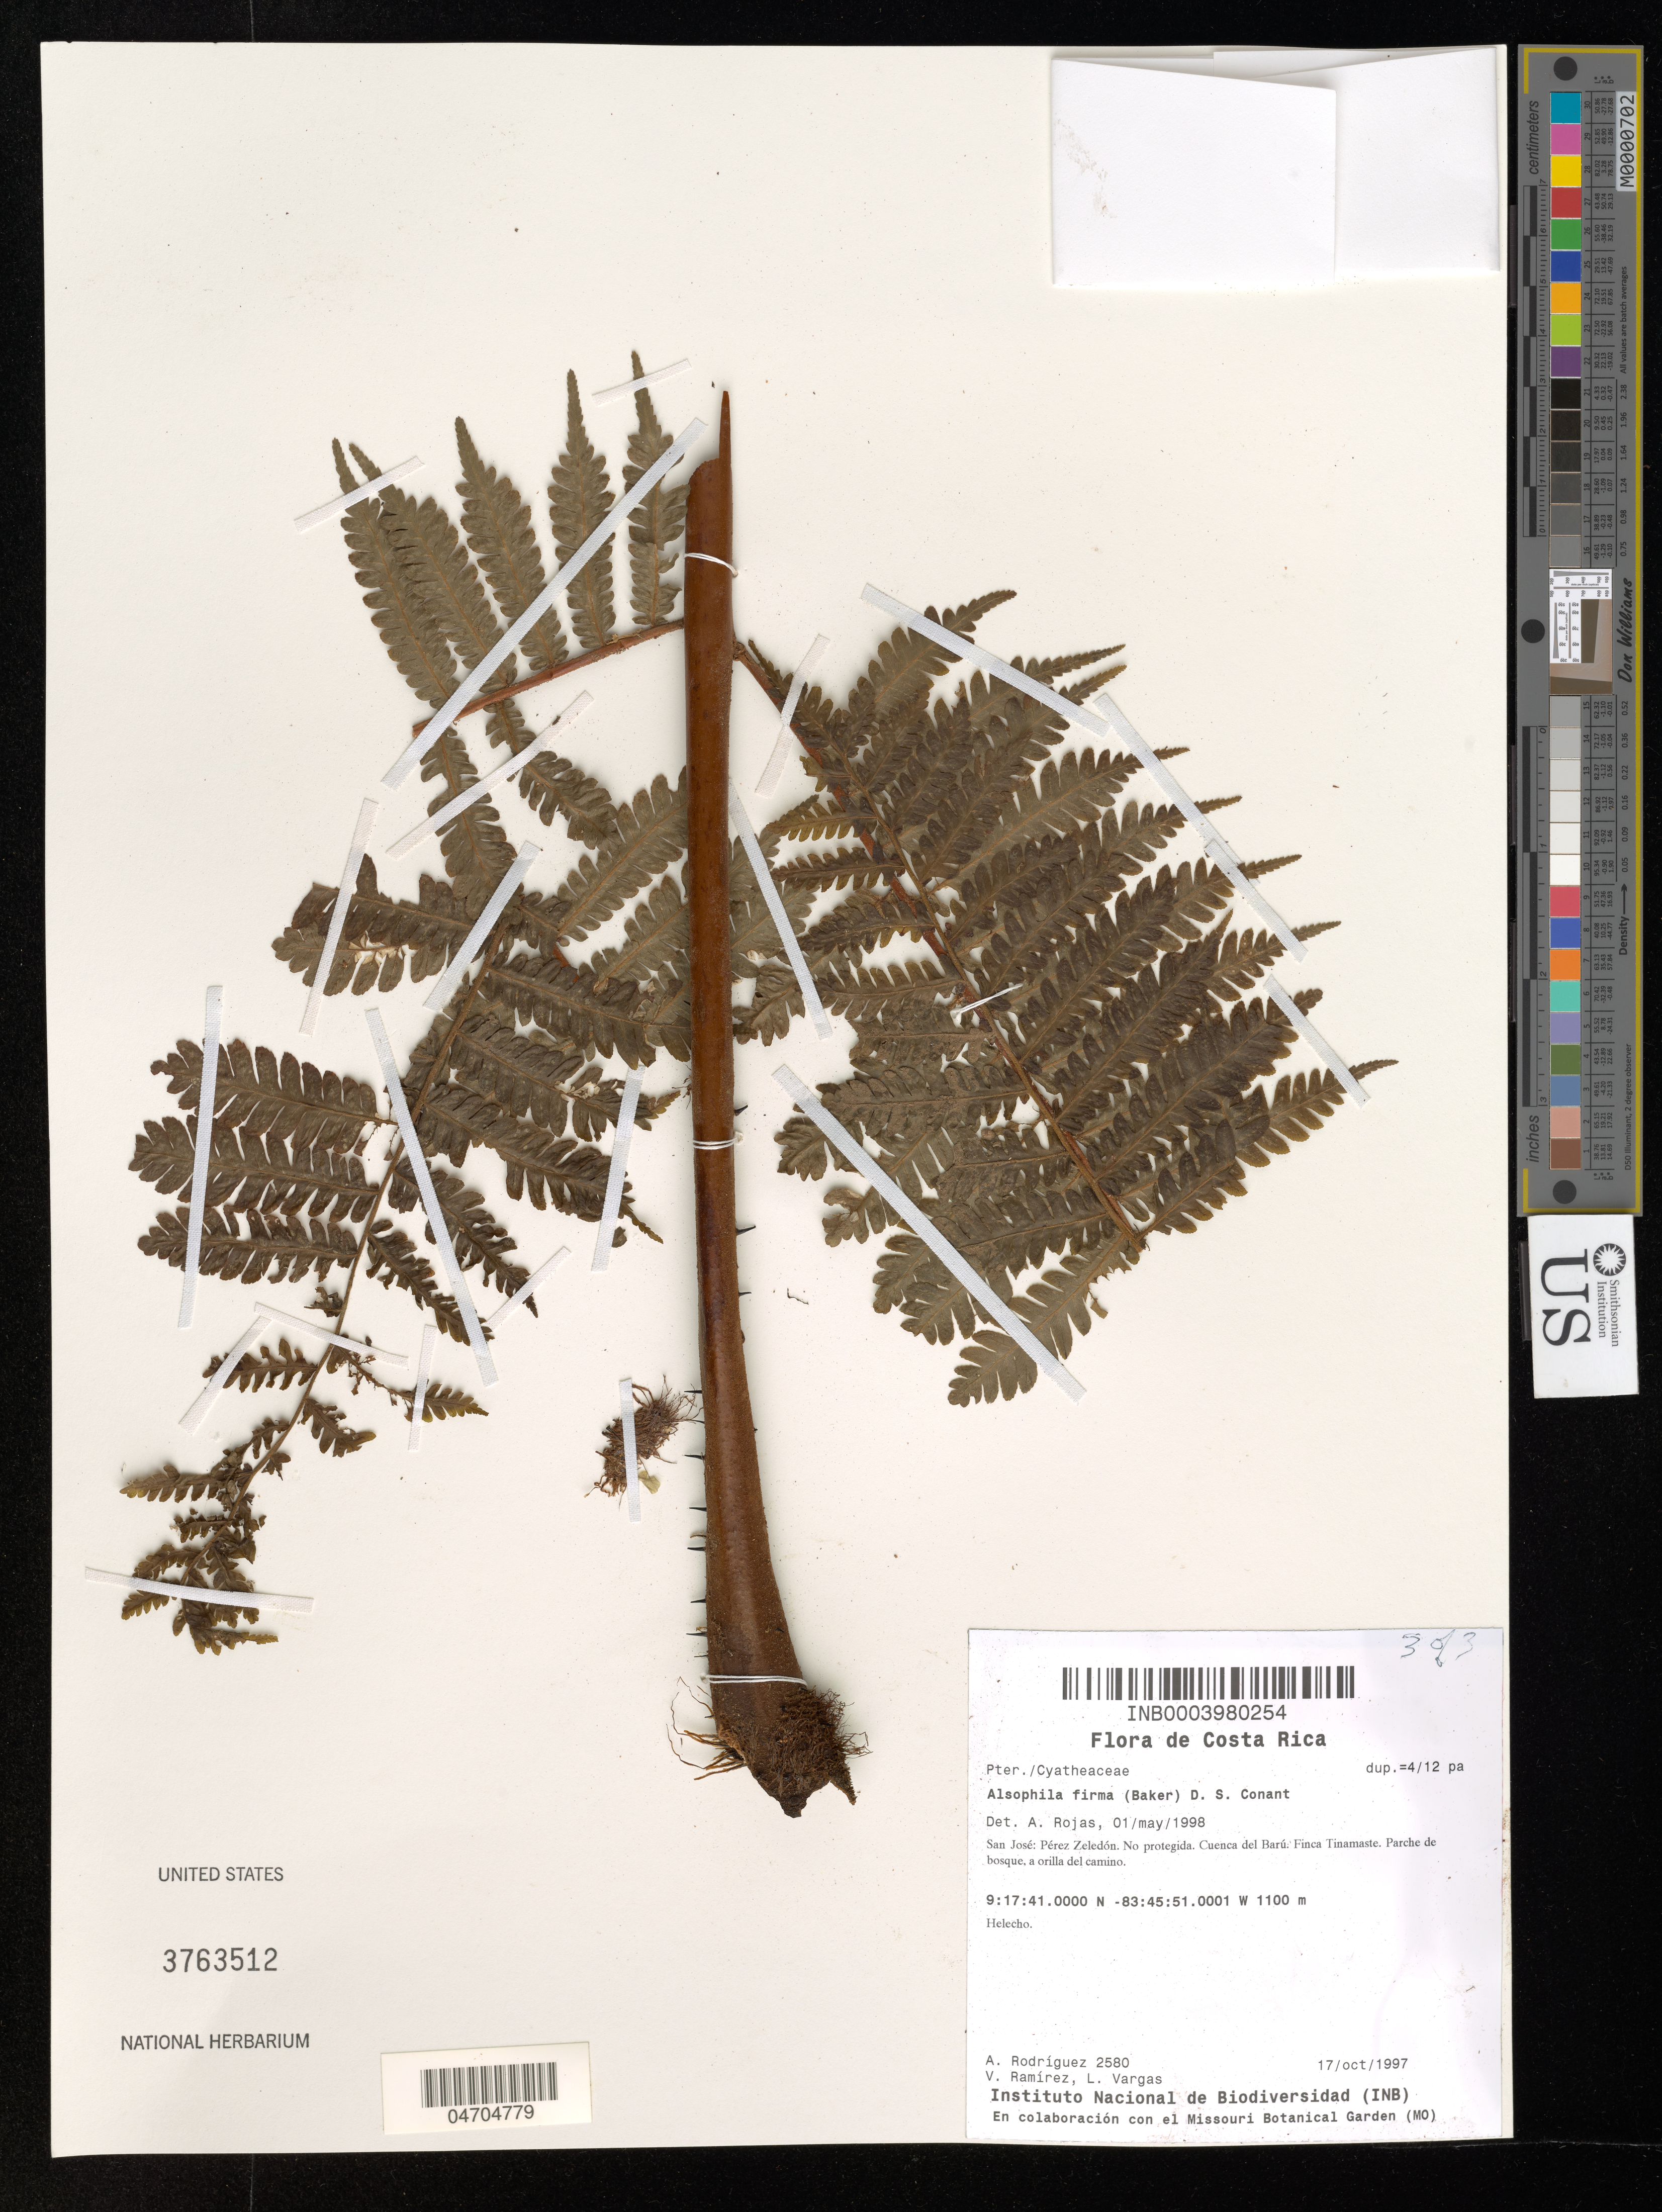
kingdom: Plantae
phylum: Tracheophyta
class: Polypodiopsida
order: Cyatheales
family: Cyatheaceae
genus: Alsophila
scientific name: Alsophila firma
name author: (Baker) D.S. Conant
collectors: A. Rodríguez, V. Ramirez & L. Vargas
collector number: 2580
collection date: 1997-10-17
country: Costa Rica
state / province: San José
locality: Pérez Zeledón. No protegida. Cuenca del Barú. Finca Tinamaste. Parche de bosque, a orilla del camino.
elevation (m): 1100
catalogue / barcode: US 3763512